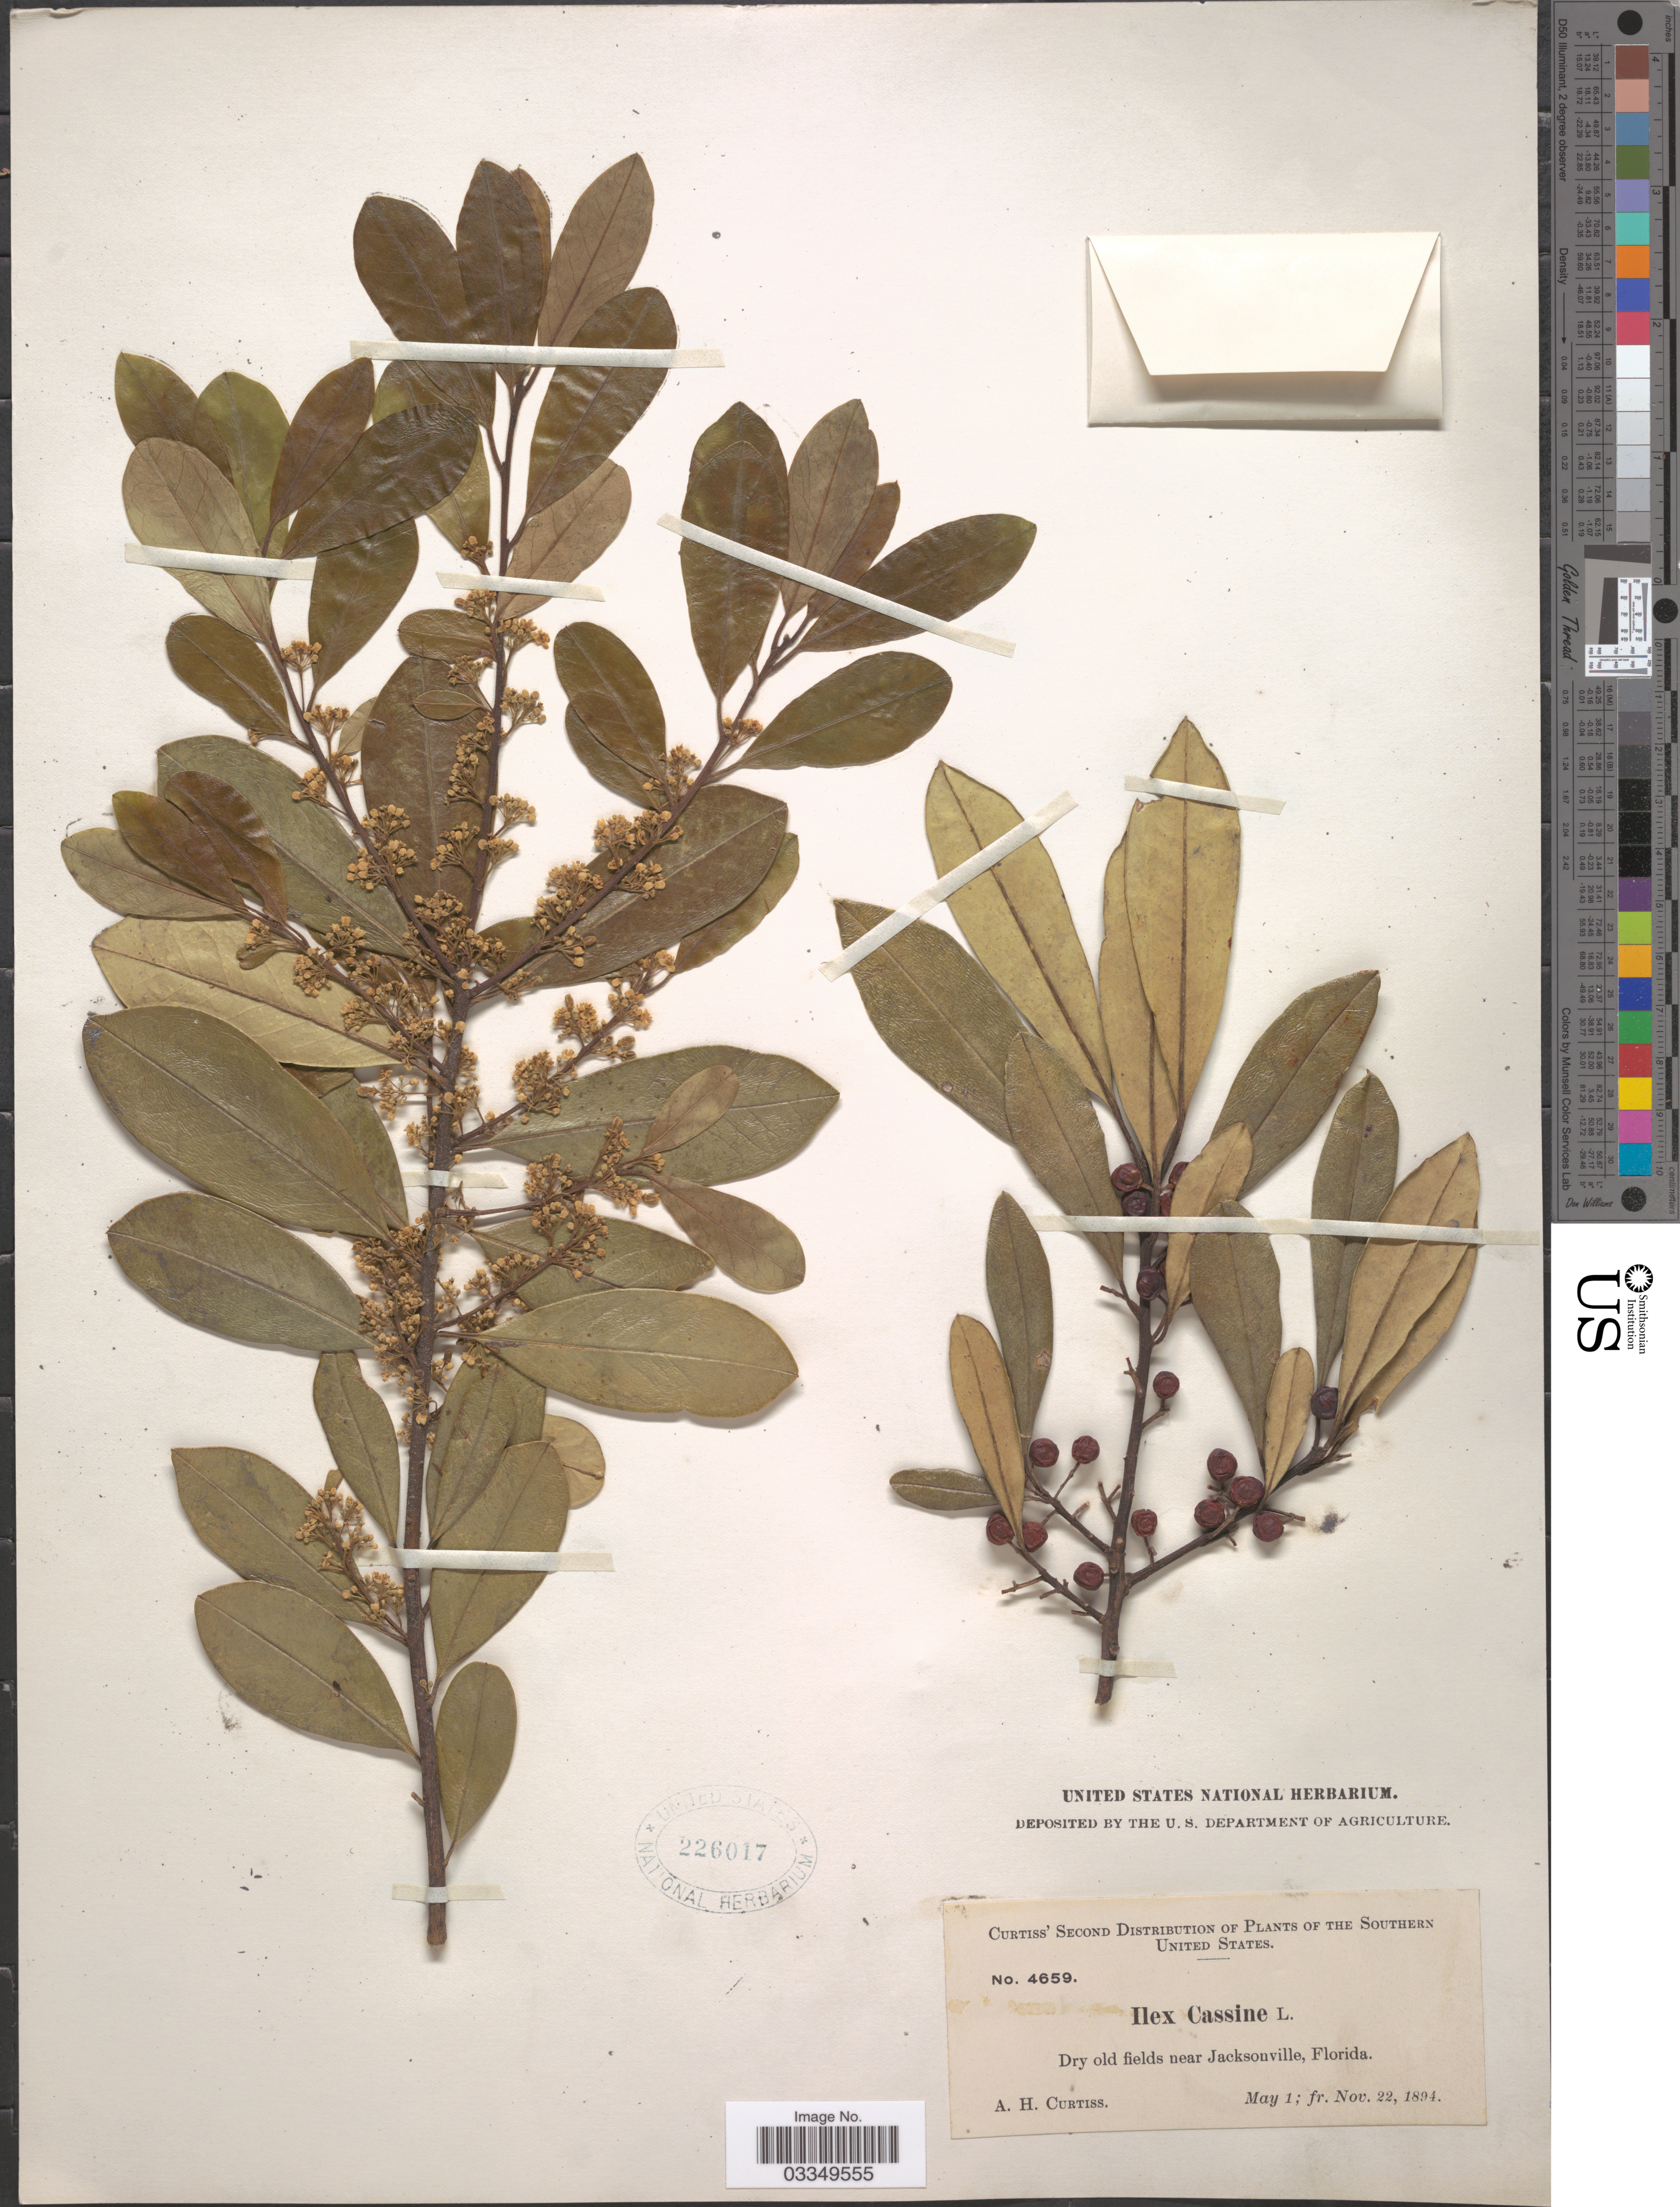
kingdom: Plantae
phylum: Tracheophyta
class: Magnoliopsida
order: Aquifoliales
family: Aquifoliaceae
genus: Ilex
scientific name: Ilex cassine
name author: L.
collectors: A. H. Curtiss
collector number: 4659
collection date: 1894-05-01/1894-11-22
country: United States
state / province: Florida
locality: The Southern United States, Dry old fields near Jacksonville.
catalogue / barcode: US 226017